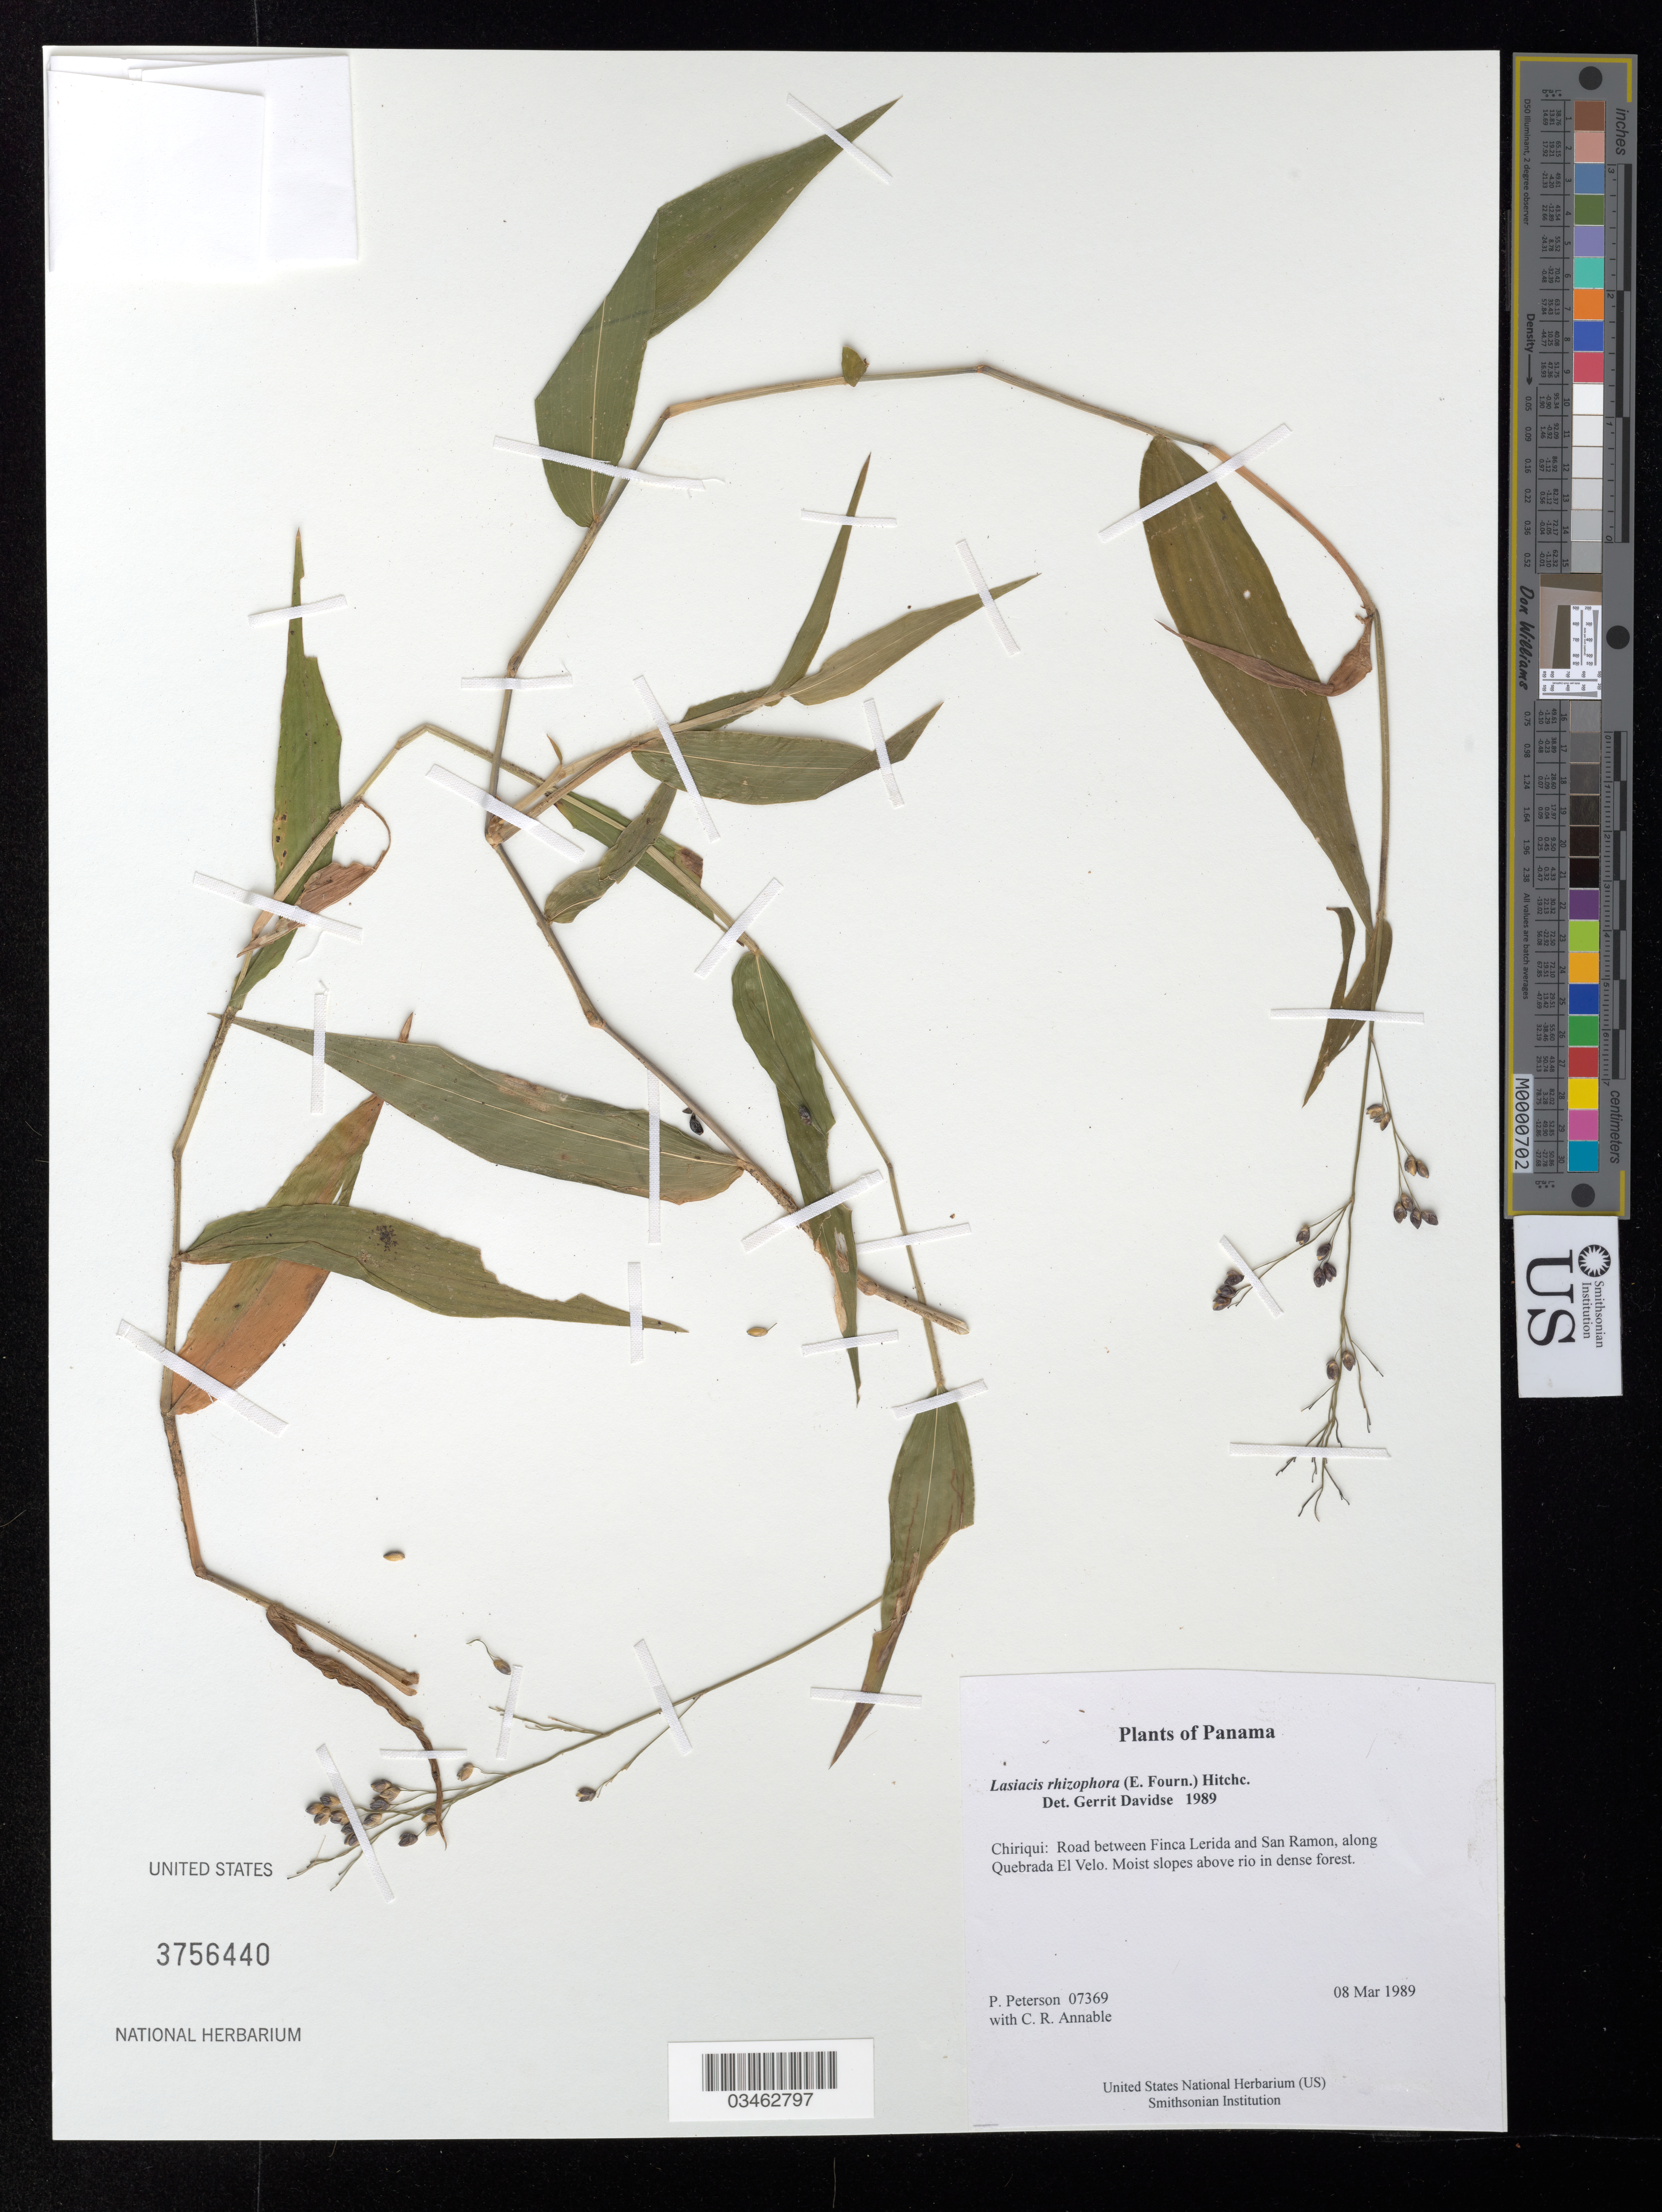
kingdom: Plantae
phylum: Tracheophyta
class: Liliopsida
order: Poales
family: Poaceae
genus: Lasiacis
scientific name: Lasiacis rhizophora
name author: (E. Fourn.) Hitchc.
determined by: Davidse, Gerrit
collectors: P. M. Peterson & C. R. Annable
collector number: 07369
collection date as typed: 08 Mar 1989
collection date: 1989-03-08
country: Panama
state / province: Chiriqui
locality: Road between Finca Lerida and San Ramon, along Quebrada El Velo.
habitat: Moist slopes above rio in dense forest.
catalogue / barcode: US 3756440